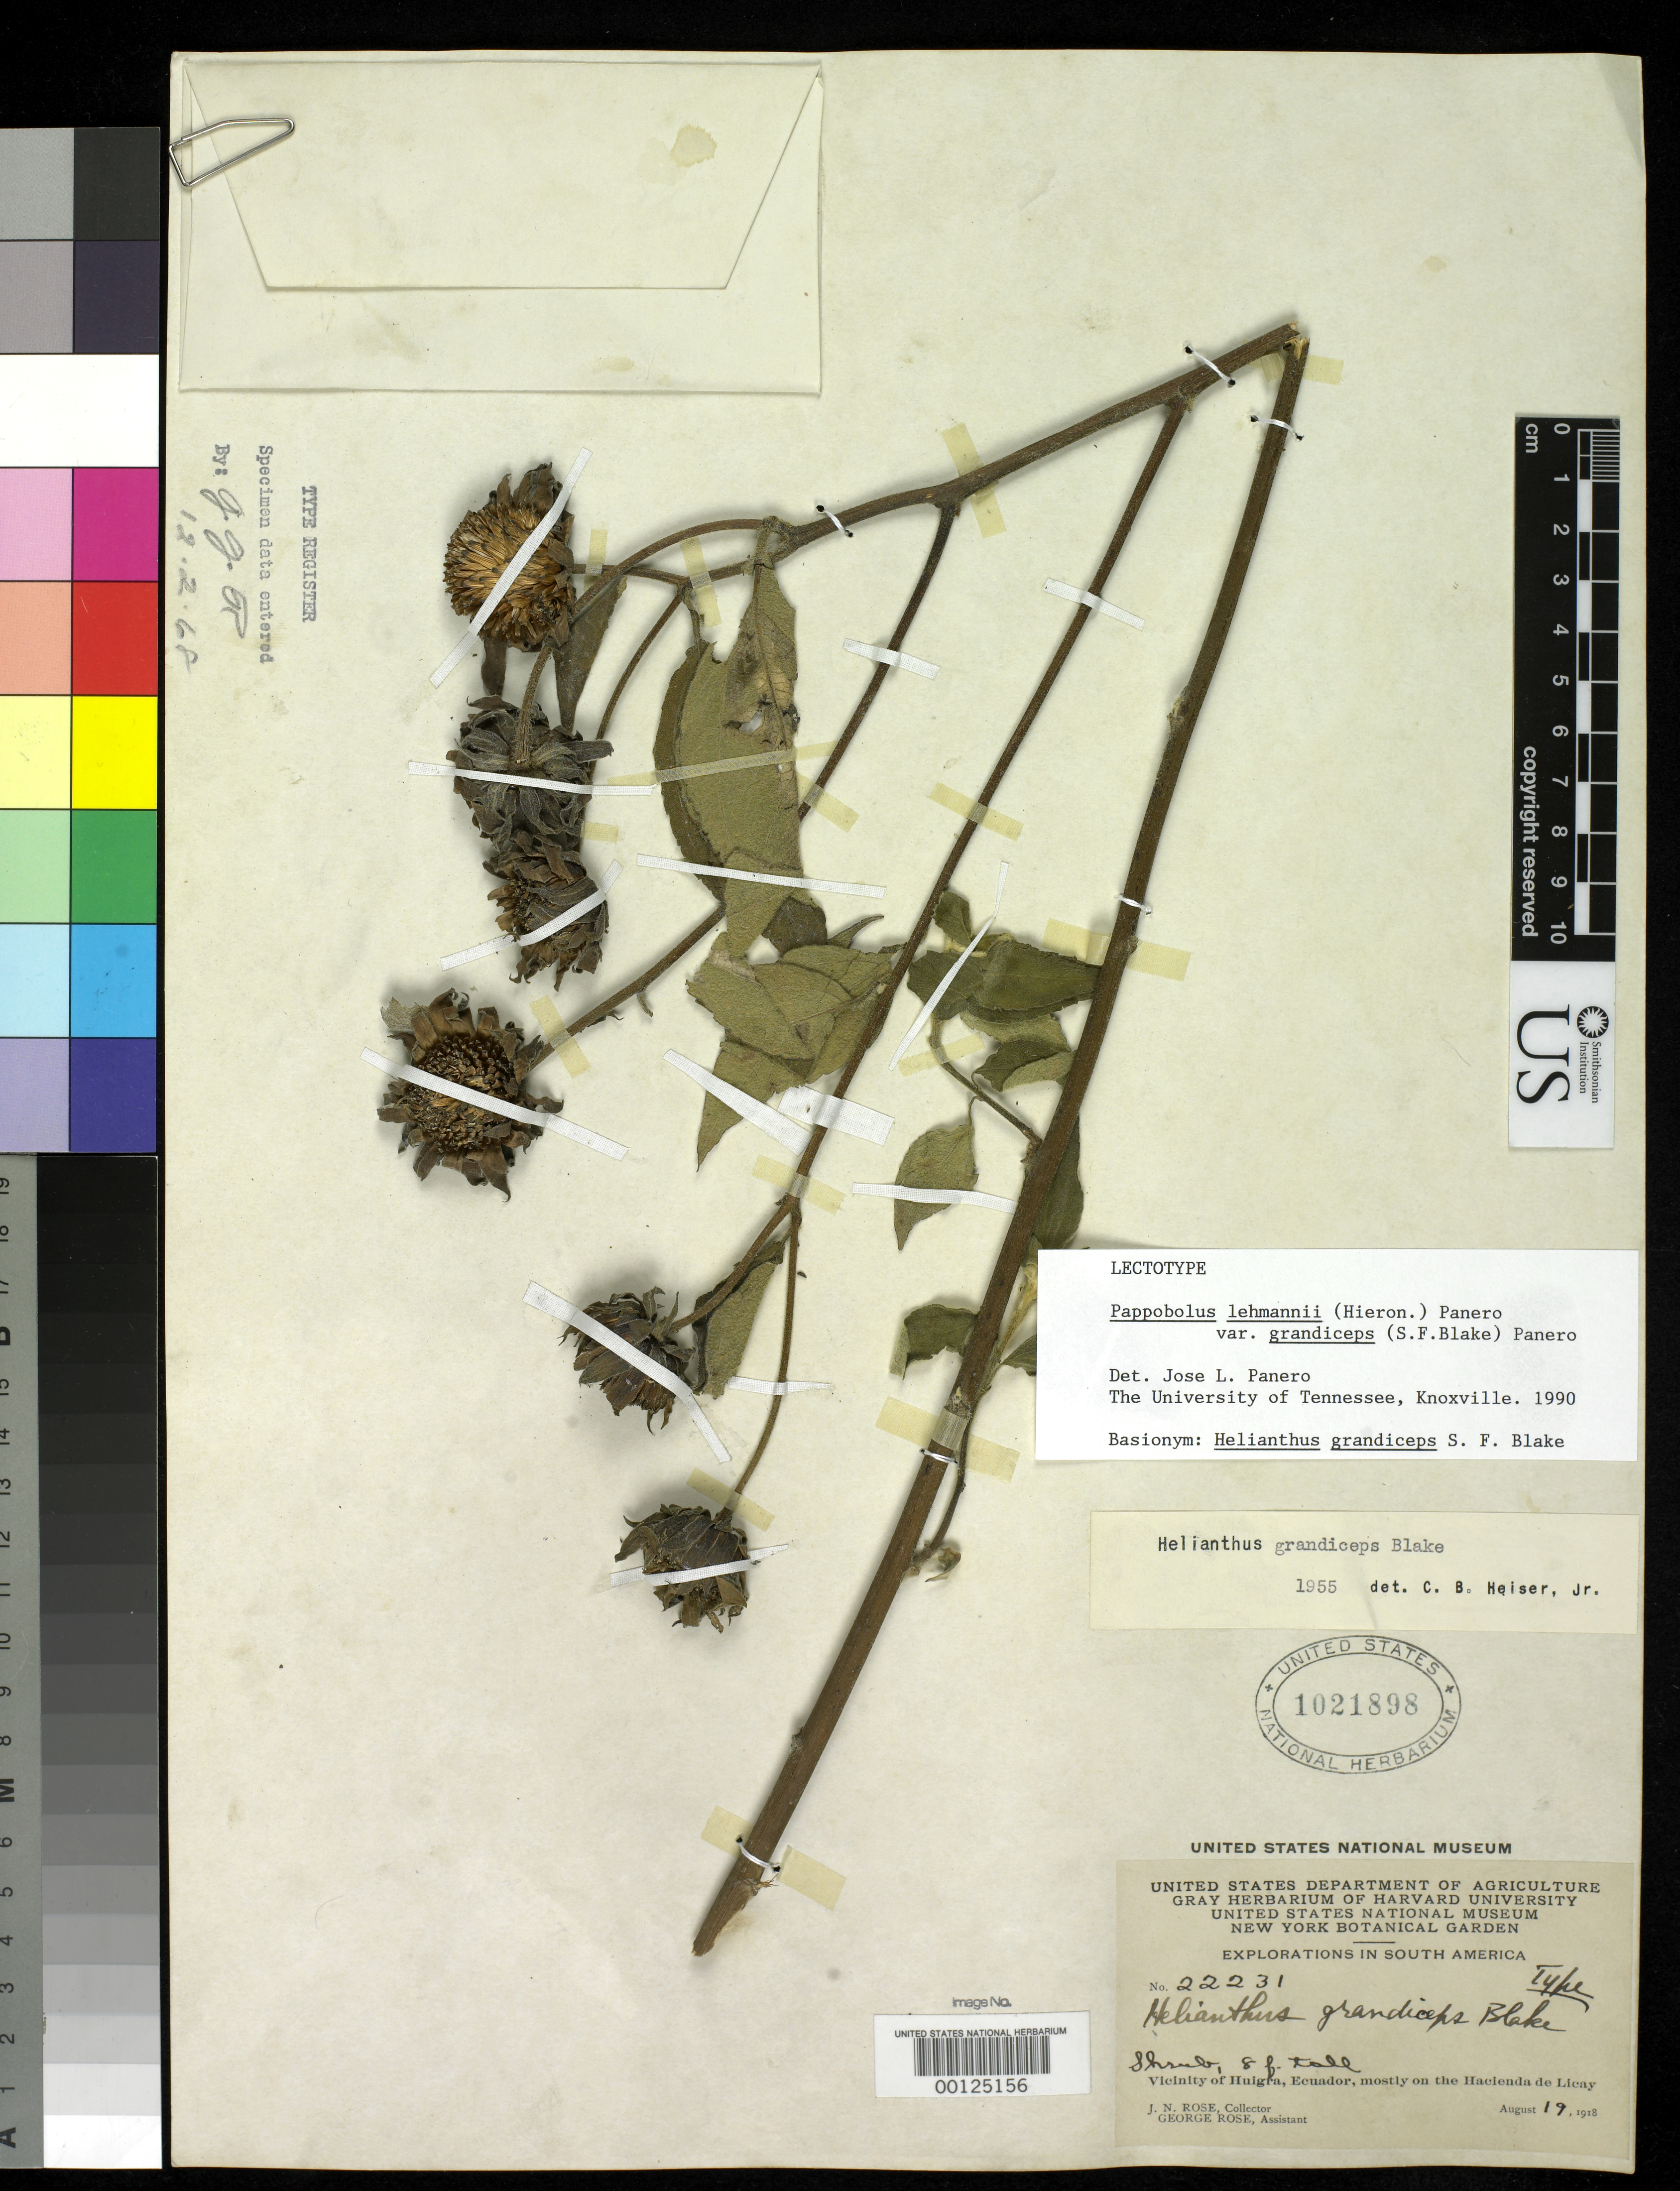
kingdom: Plantae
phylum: Tracheophyta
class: Magnoliopsida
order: Asterales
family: Asteraceae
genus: Helianthus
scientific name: Helianthus grandiseps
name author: S.F. Blake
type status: Lectotype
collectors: J. N. Rose & G. Rose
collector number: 22231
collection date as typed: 19 Aug 1918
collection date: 1918-08-19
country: Ecuador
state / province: Chimborazo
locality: Vicinity of Huigra, mostly on Hacienda de Licay.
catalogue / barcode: US 1021898